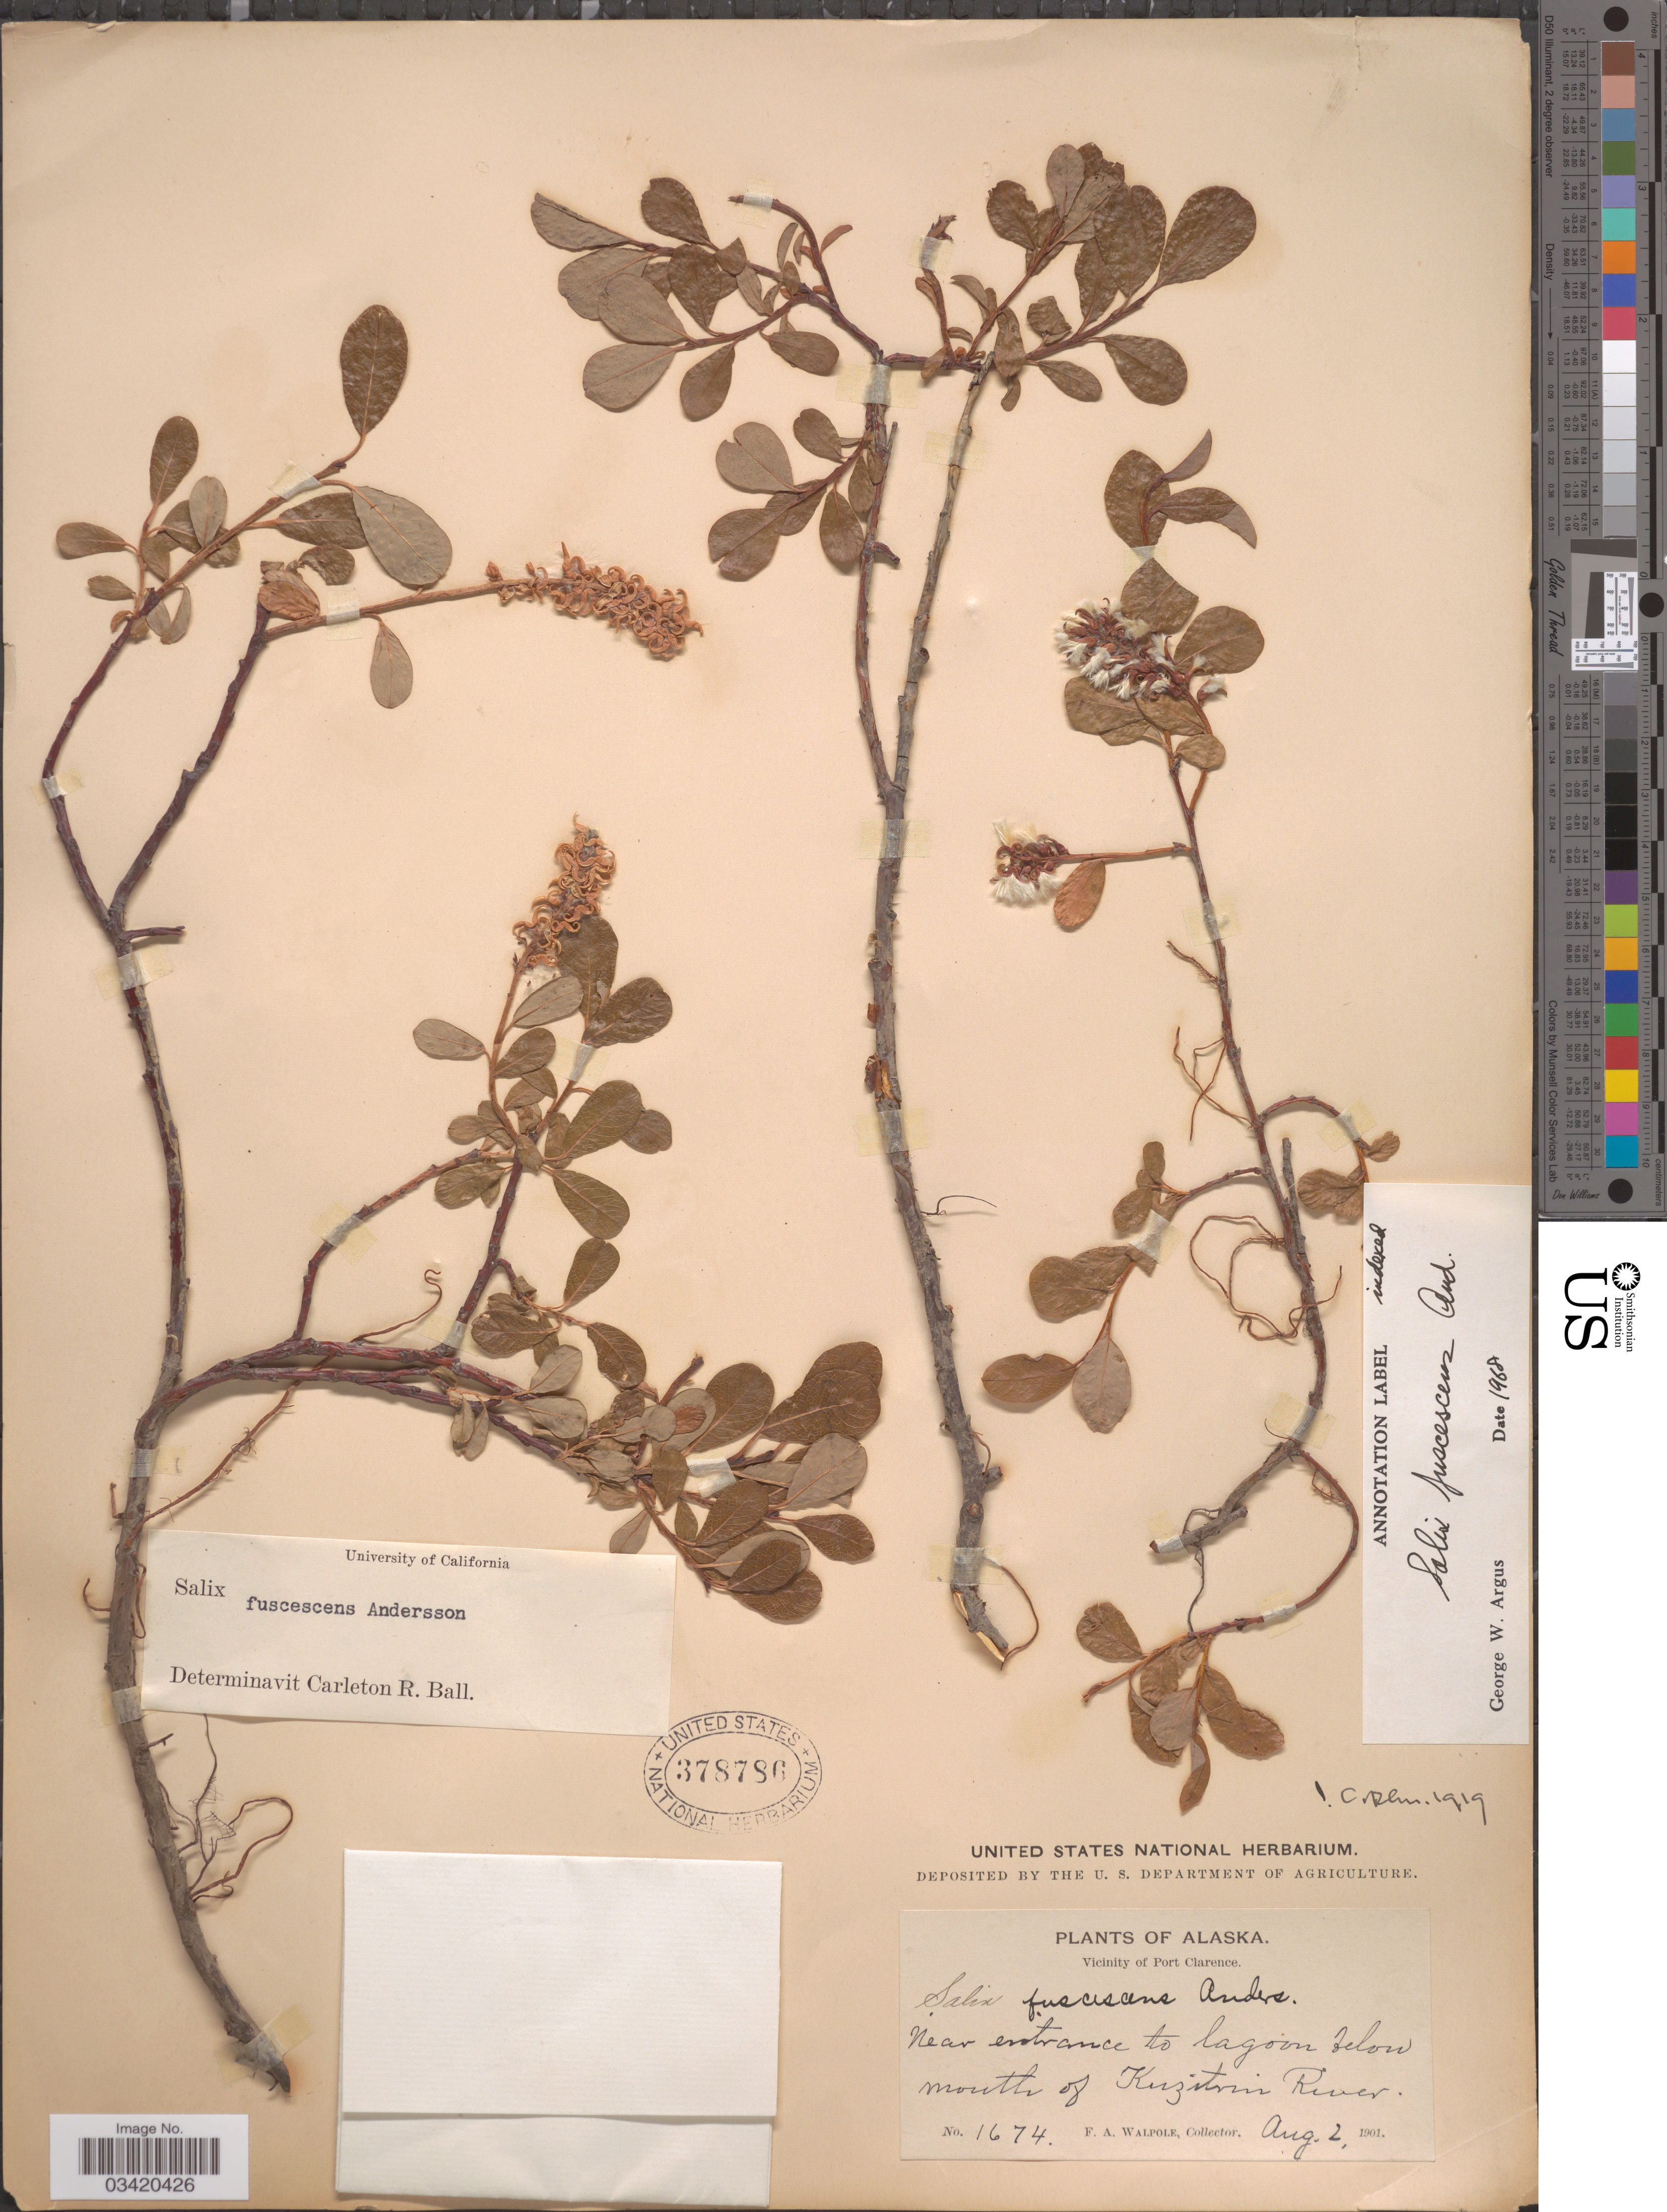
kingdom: Plantae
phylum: Tracheophyta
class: Magnoliopsida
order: Malpighiales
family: Salicaceae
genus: Salix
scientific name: Salix fuscescens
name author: Andersson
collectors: F. Walpole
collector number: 1674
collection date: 1901-08-02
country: United States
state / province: Alaska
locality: Vicinity of Port Clarence. Near entrance to lagoon below mouth of Kuzitrin River.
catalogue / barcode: US 378786